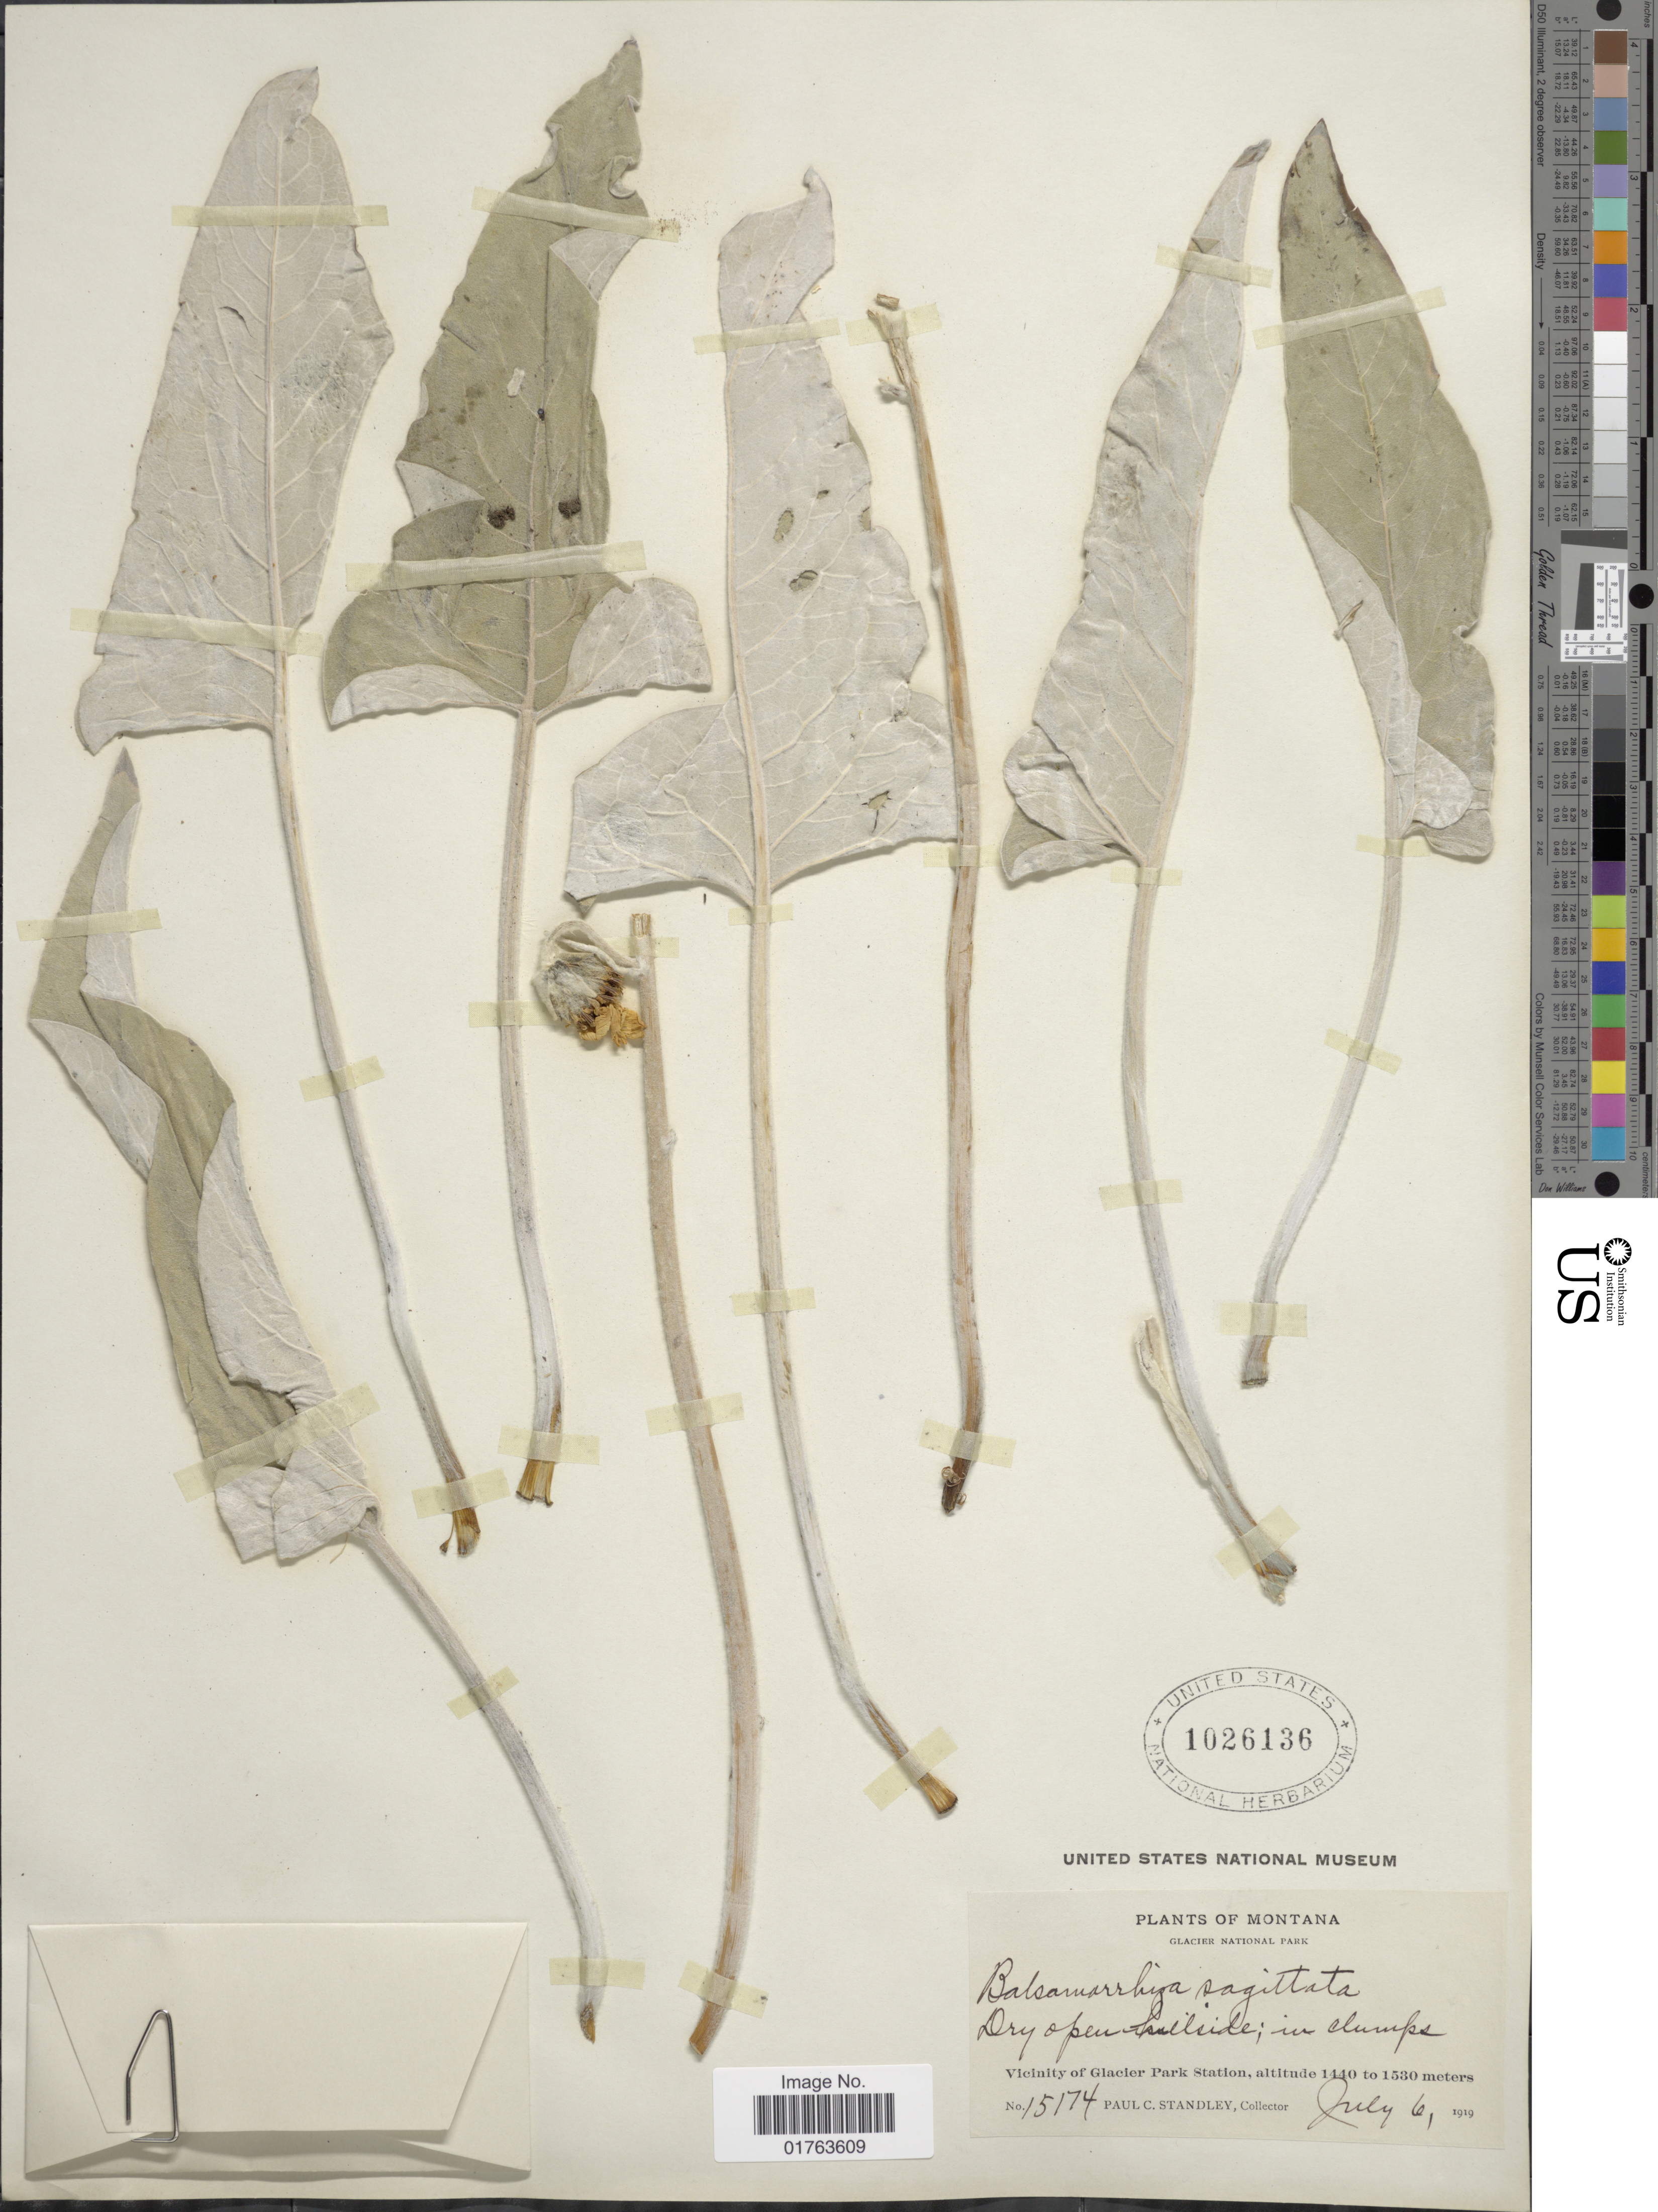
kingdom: Plantae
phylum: Tracheophyta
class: Magnoliopsida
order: Asterales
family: Asteraceae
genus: Balsamorhiza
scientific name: Balsamorhiza sagittata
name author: (Pursh) Nutt.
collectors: P. C. Standley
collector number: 15174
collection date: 1919-07-06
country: United States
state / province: Montana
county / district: Glacier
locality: Glacier National Park, Vicinity of Glacier Park Station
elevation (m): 1440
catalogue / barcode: US 1026136